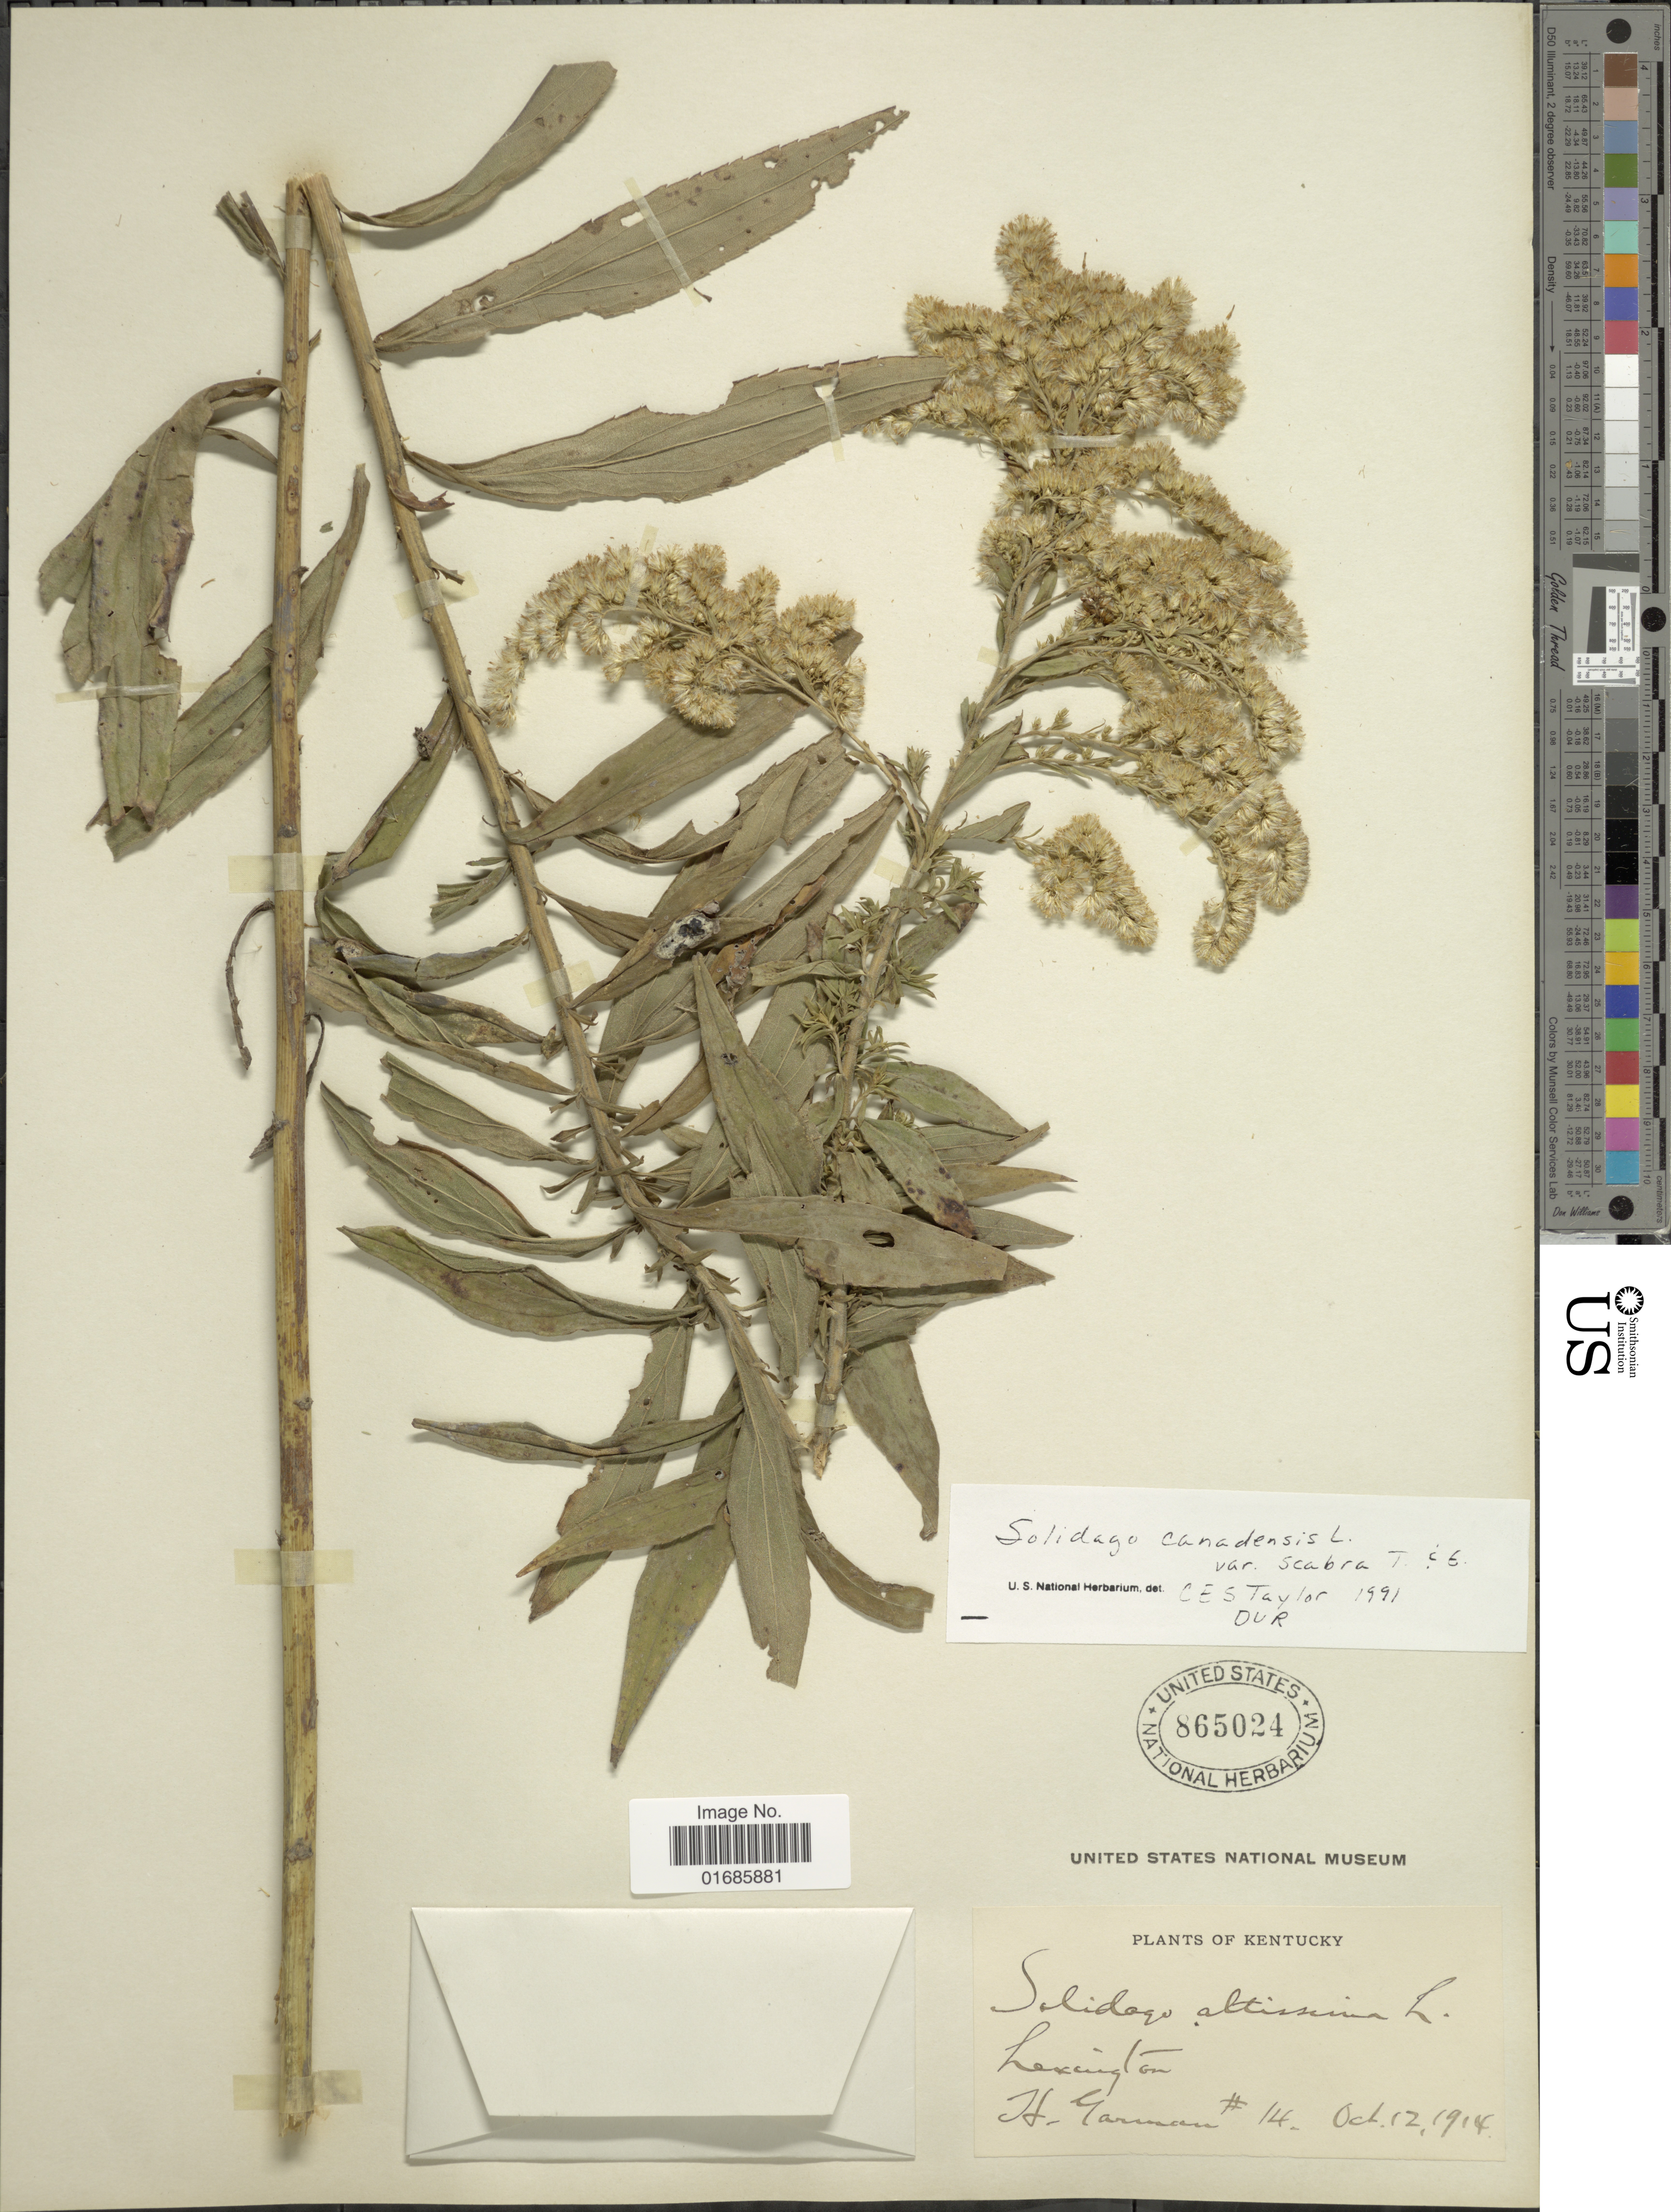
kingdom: Plantae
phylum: Tracheophyta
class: Magnoliopsida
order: Asterales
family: Asteraceae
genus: Solidago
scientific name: Solidago canadensis var. scabra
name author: (Muhl. ex Willd.) Torr. & A. Gray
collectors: H. Garman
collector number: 14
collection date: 1914-10-12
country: United States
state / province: Kentucky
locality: Lexington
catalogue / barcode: US 865024